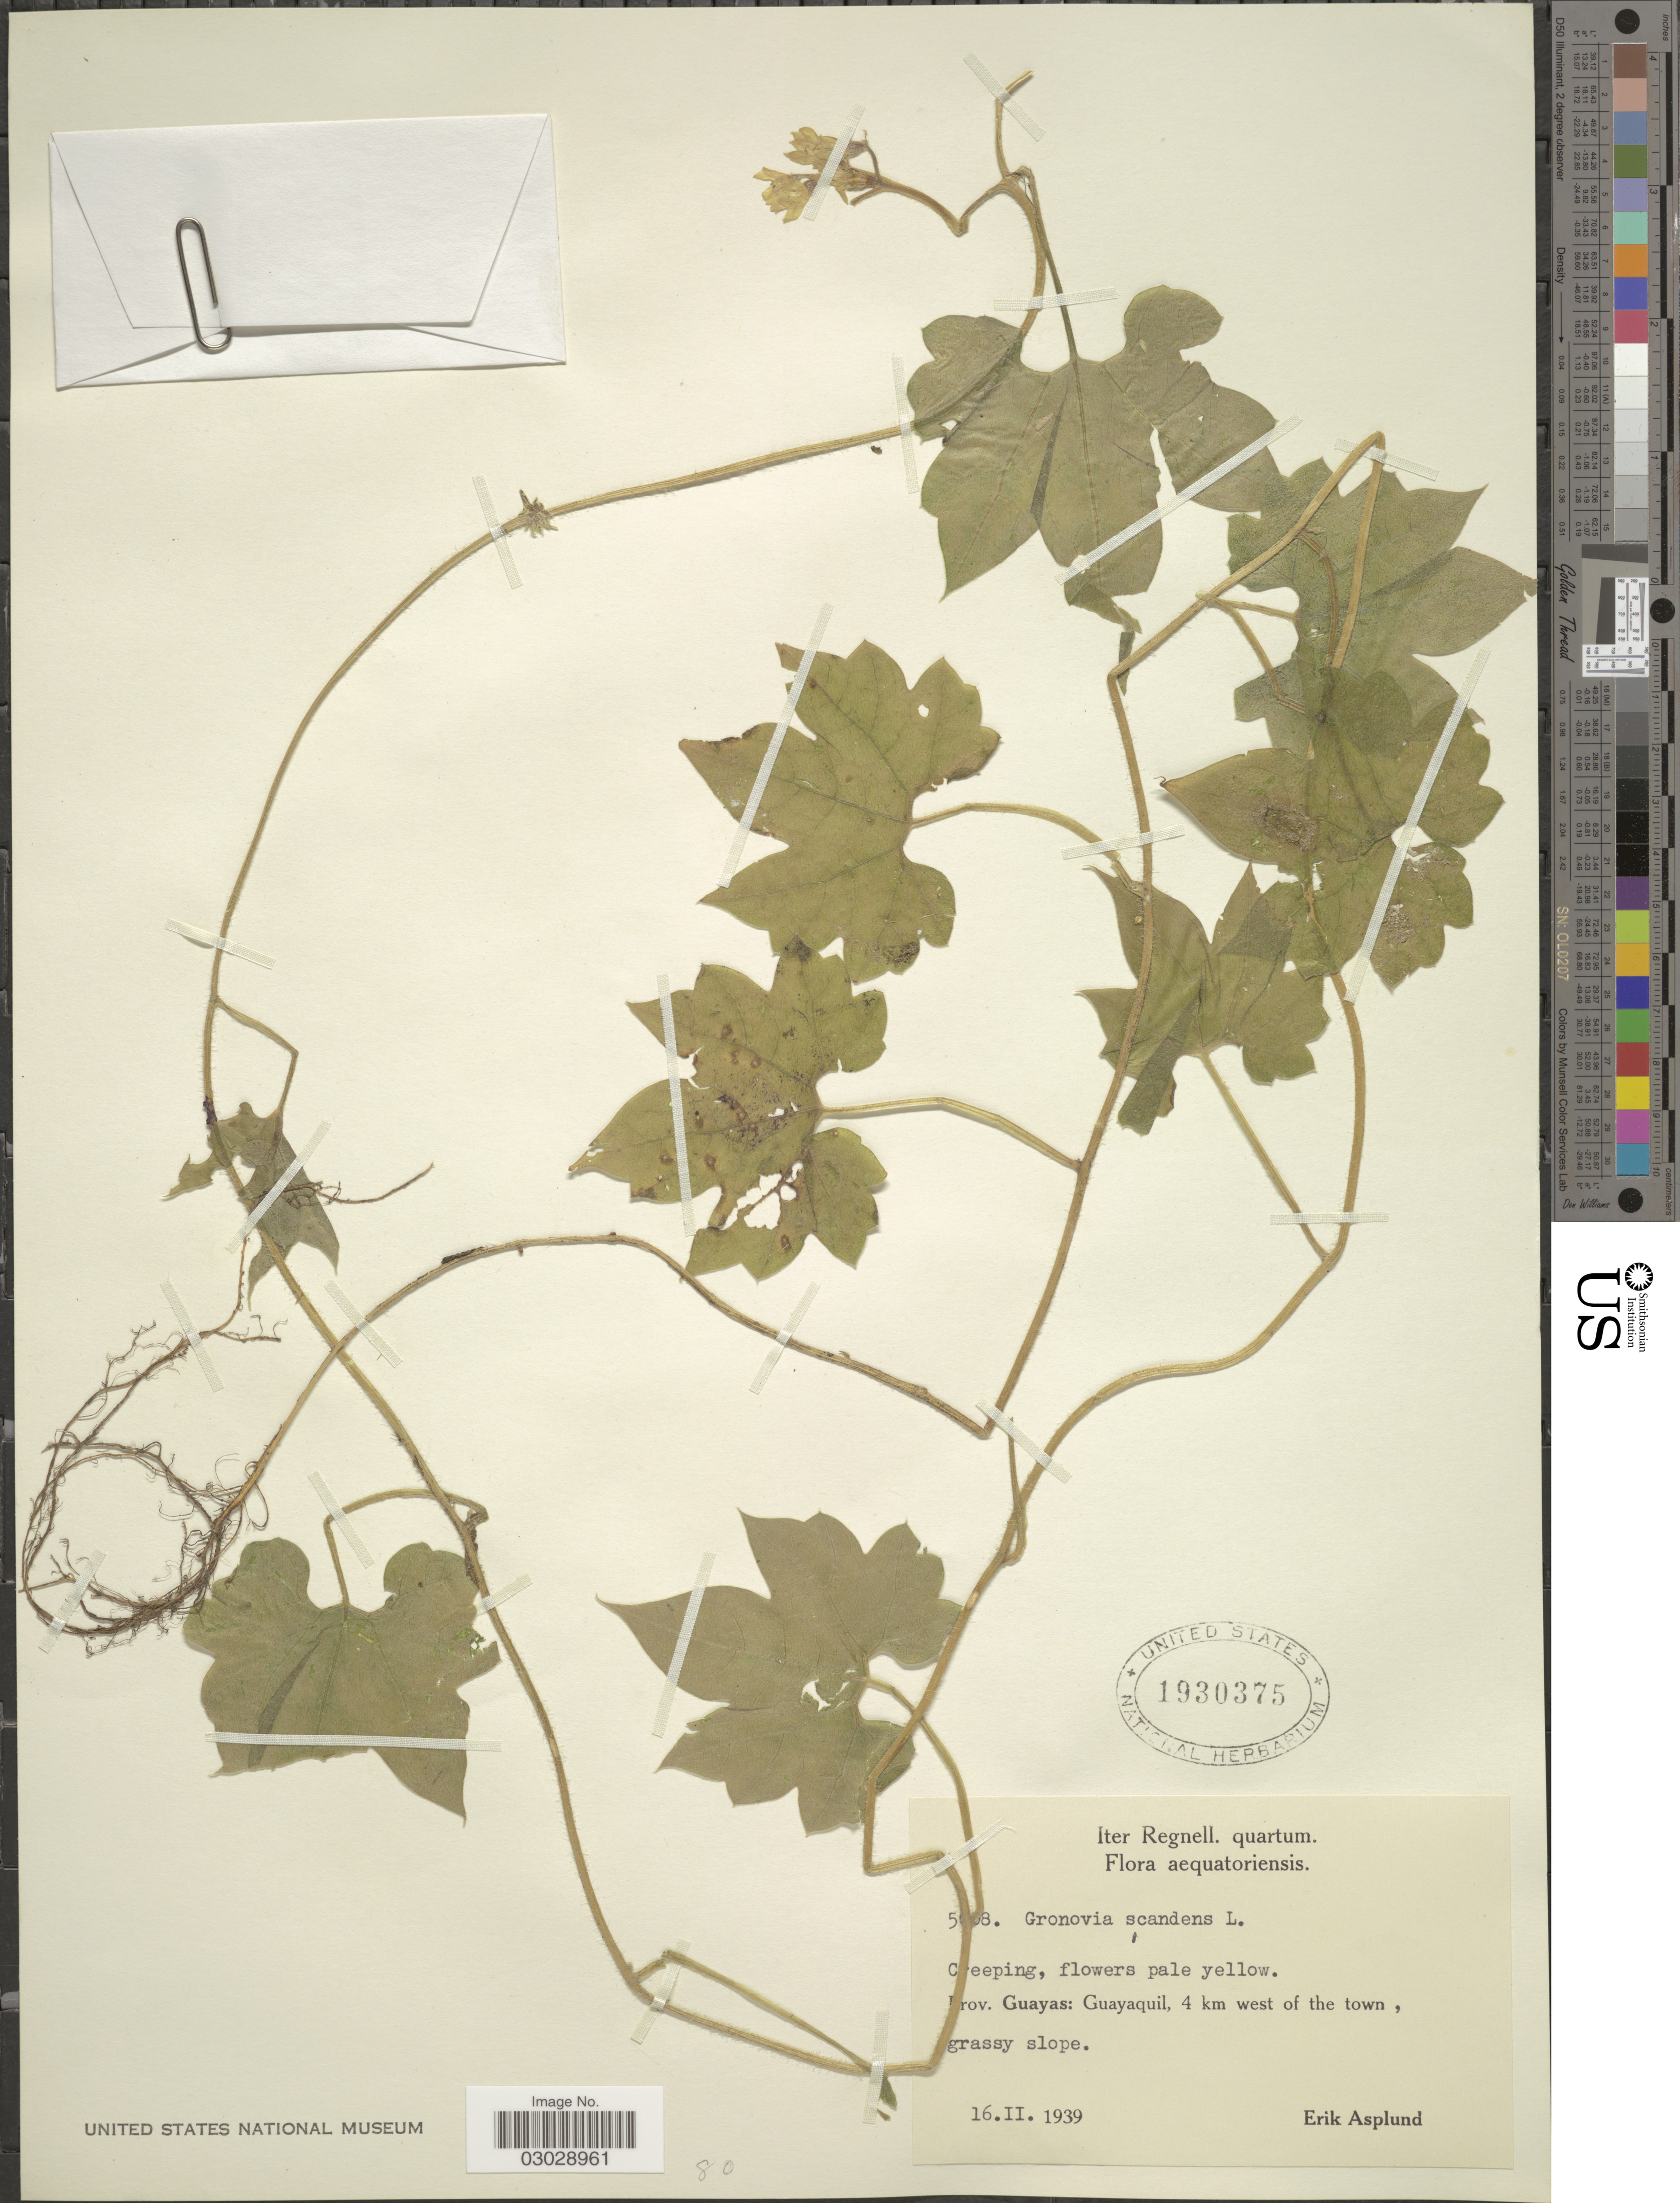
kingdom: Plantae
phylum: Tracheophyta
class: Magnoliopsida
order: Cornales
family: Loasaceae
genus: Gronovia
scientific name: Gronovia scandens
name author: L.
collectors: E. Asplund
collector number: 5!8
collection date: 1939-02-16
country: Ecuador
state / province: Guayas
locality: Guayaquil, 4 km west of the town.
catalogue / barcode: US 1930375